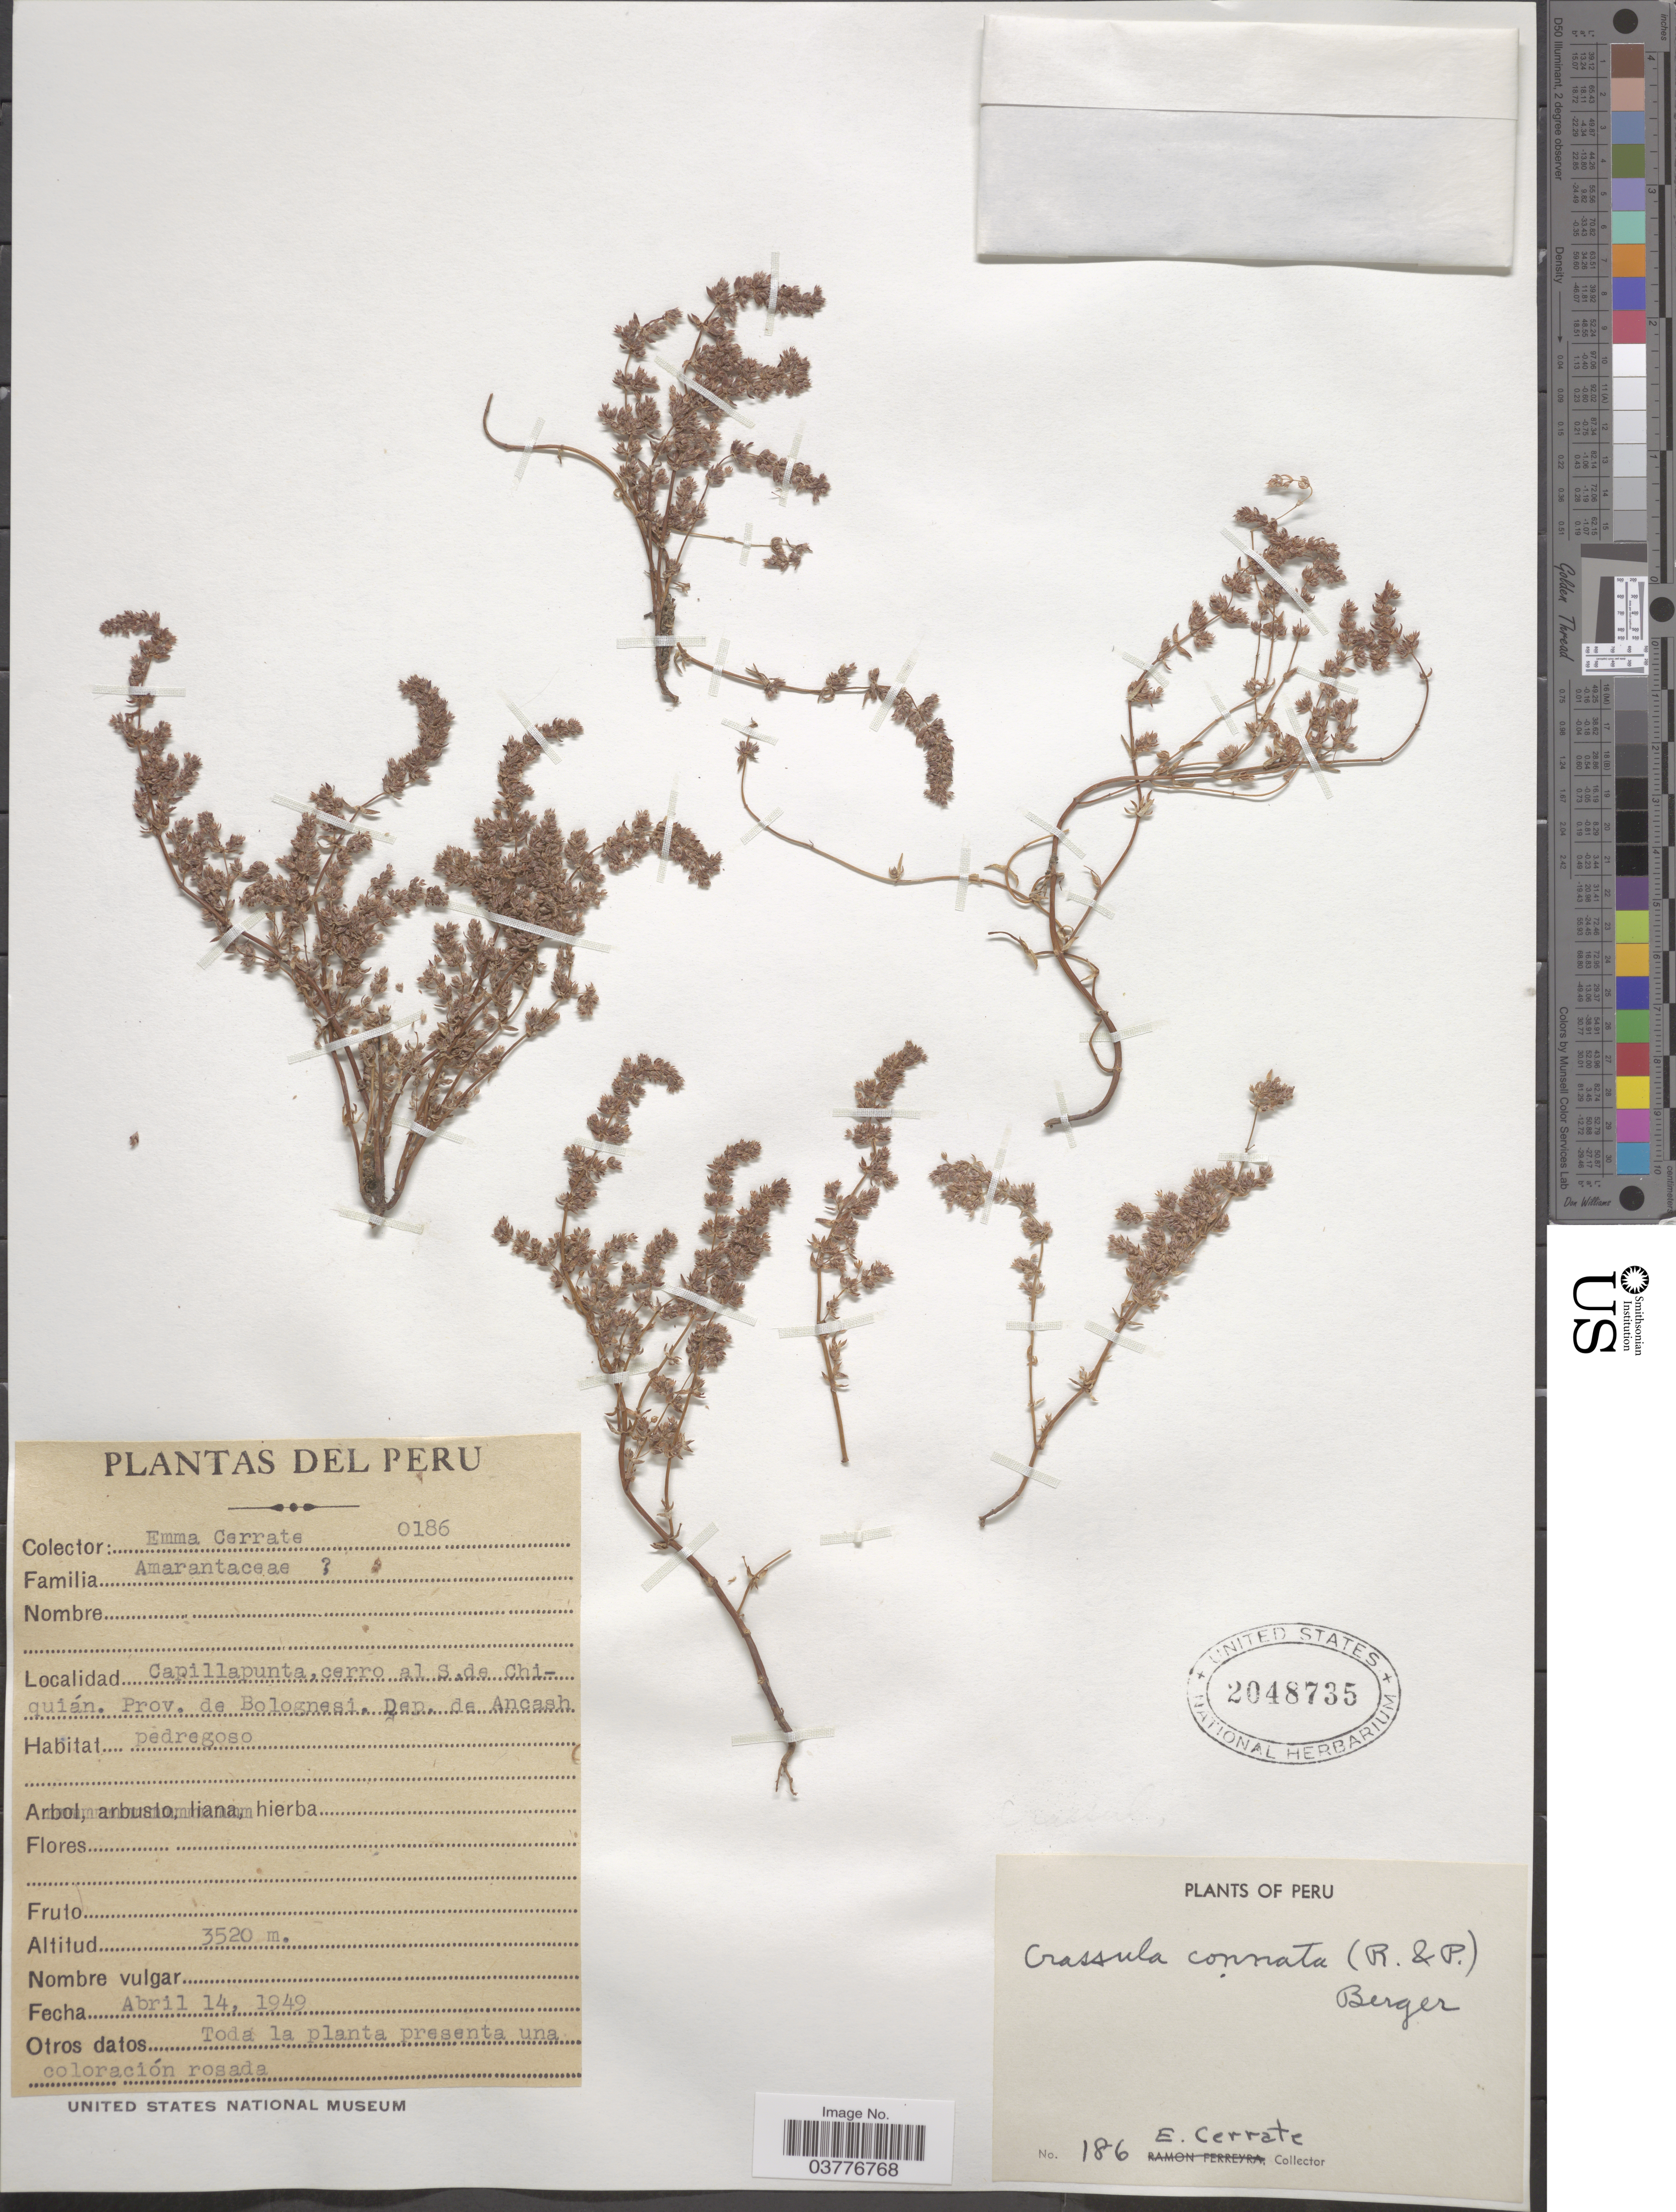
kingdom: Plantae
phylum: Tracheophyta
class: Magnoliopsida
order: Saxifragales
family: Crassulaceae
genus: Crassula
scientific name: Crassula connata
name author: (Ruiz & Pav.) A. Berger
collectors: E. Cerrate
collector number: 0186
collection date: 1949-04-14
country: Peru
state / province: Ancash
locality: Capillapunta, cerro al S. de Chiquián. Prov. de Bolgnesi. Dep. de Ancash.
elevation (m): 3520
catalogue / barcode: US 2048735